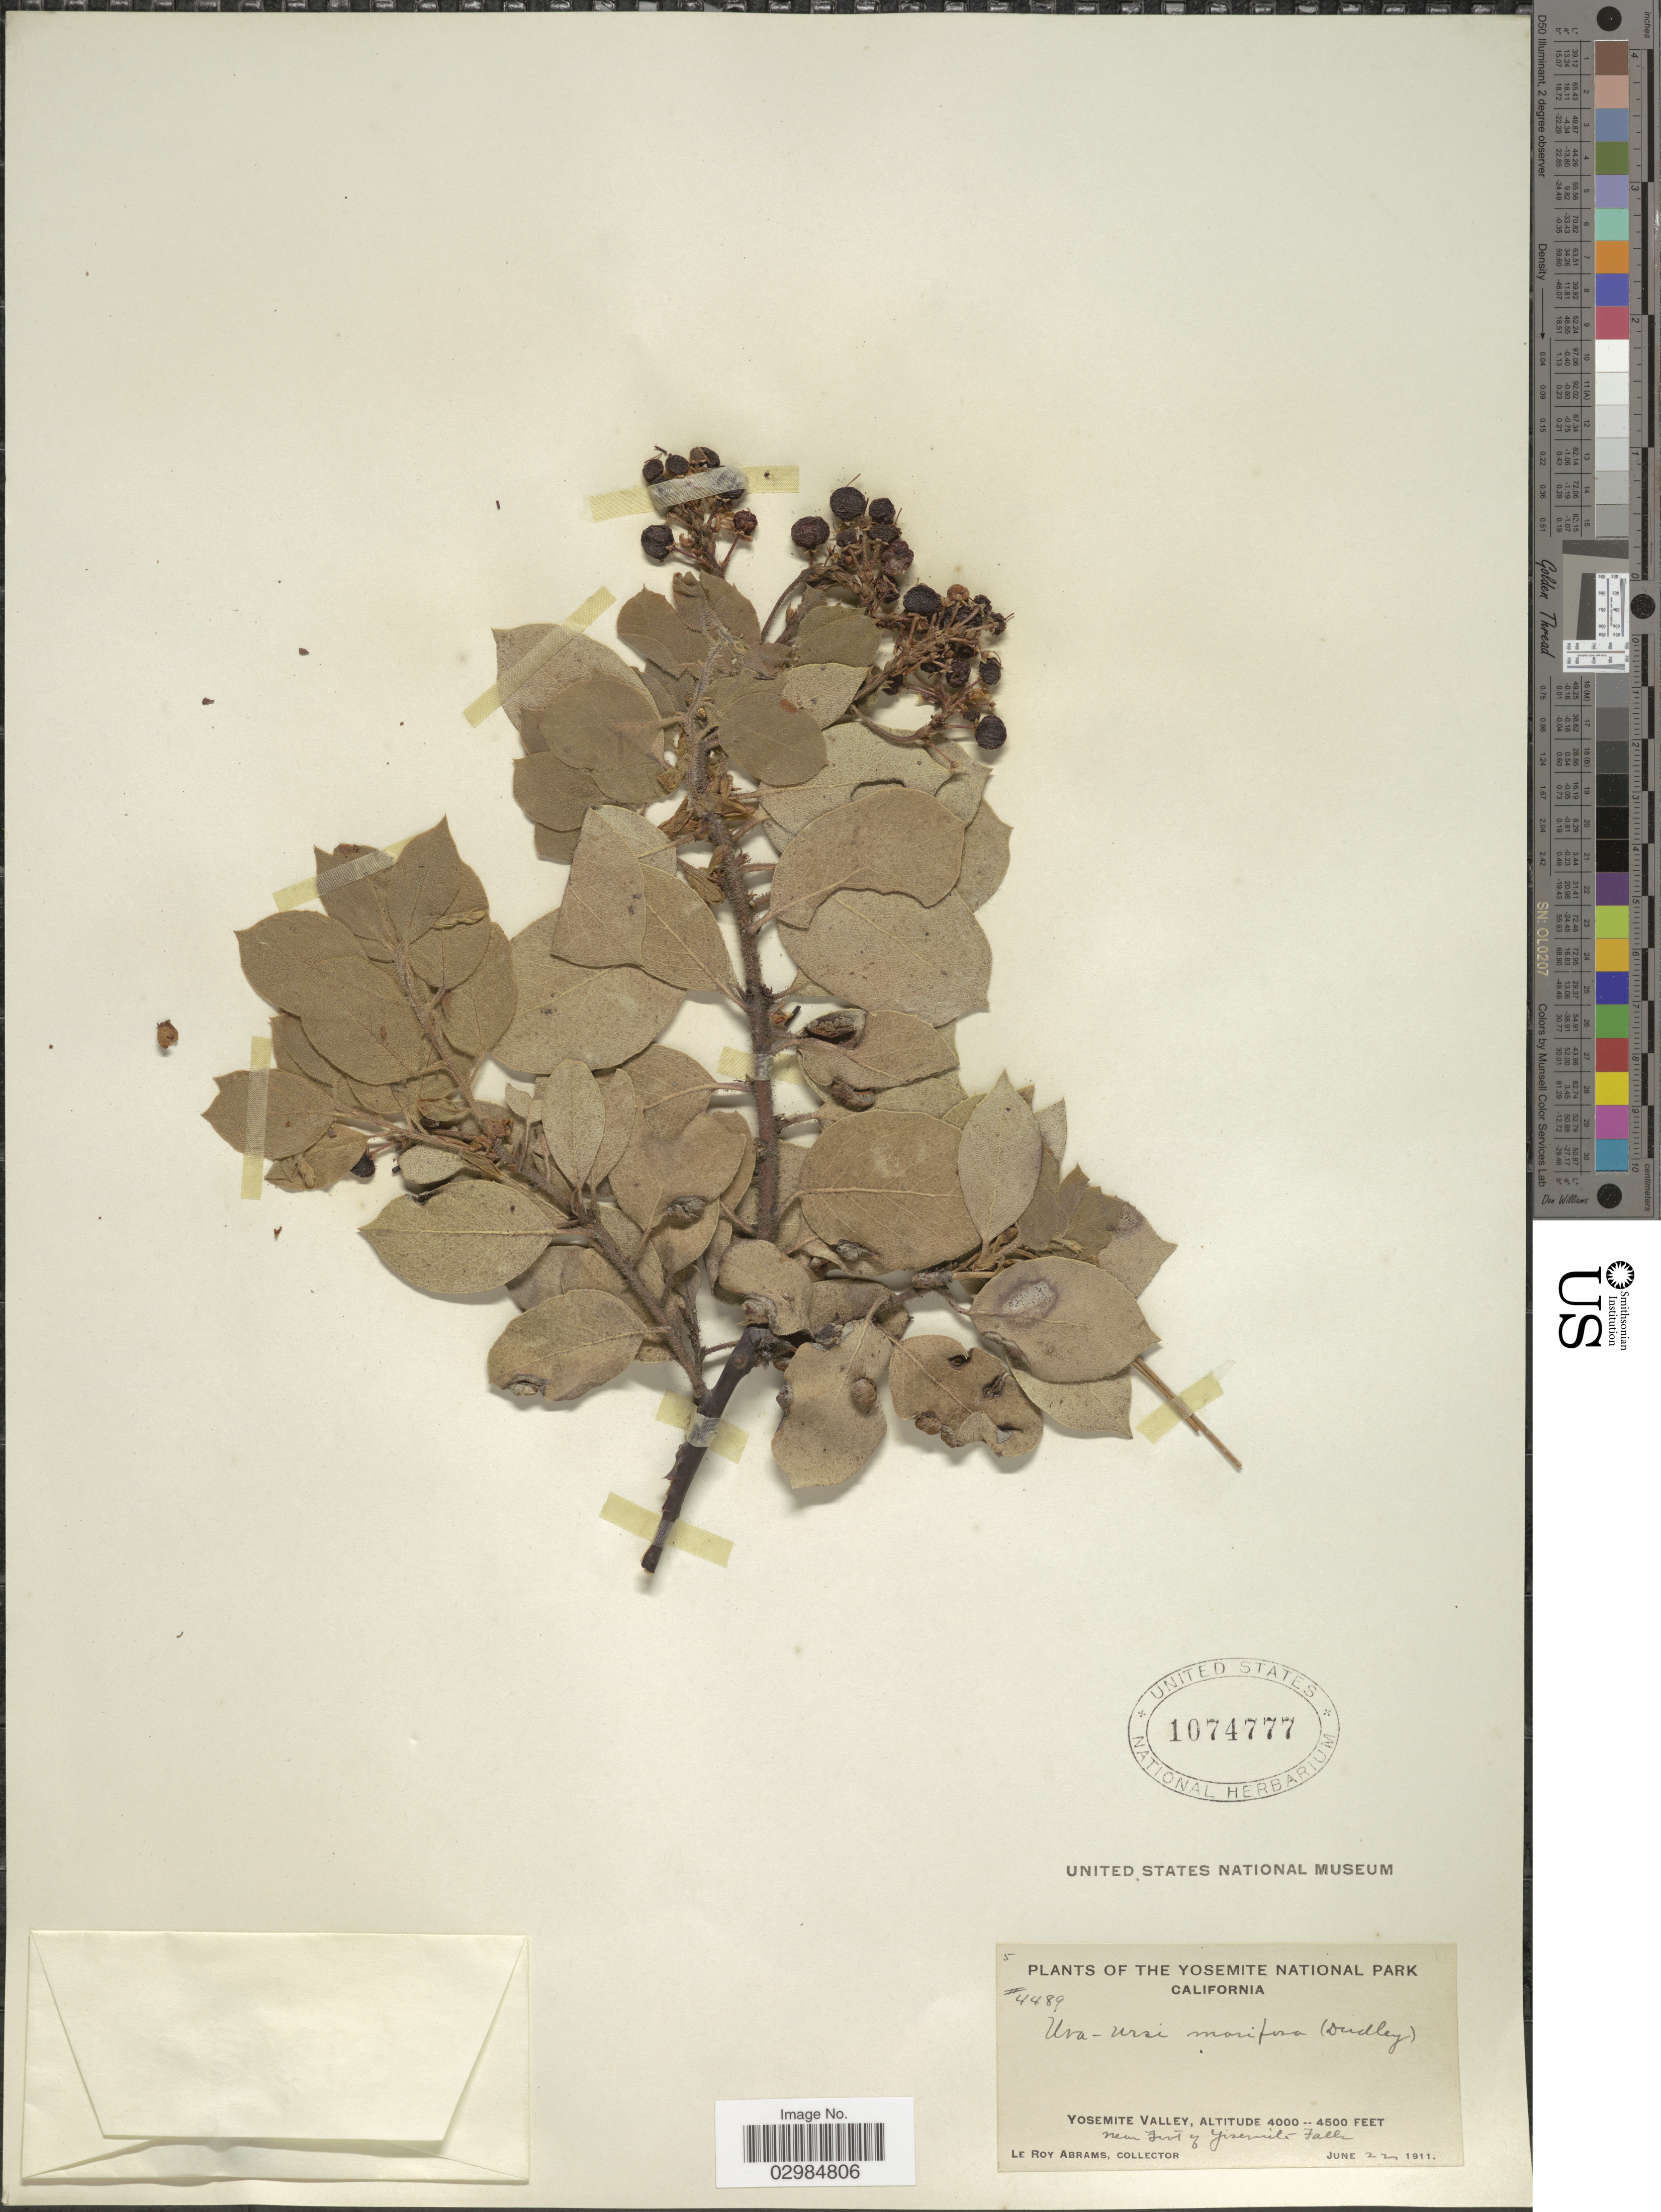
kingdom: Plantae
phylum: Tracheophyta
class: Magnoliopsida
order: Ericales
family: Ericaceae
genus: Arctostaphylos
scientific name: Arctostaphylos tomentosa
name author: (Pursh) Lindl.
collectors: L. Abrams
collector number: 4489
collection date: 1911-06-22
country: United States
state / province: California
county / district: Mariposa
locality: The Yosemite National Park. Yosemite Valley. Near foot of Yosemite Falls.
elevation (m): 1219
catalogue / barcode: US 1074777